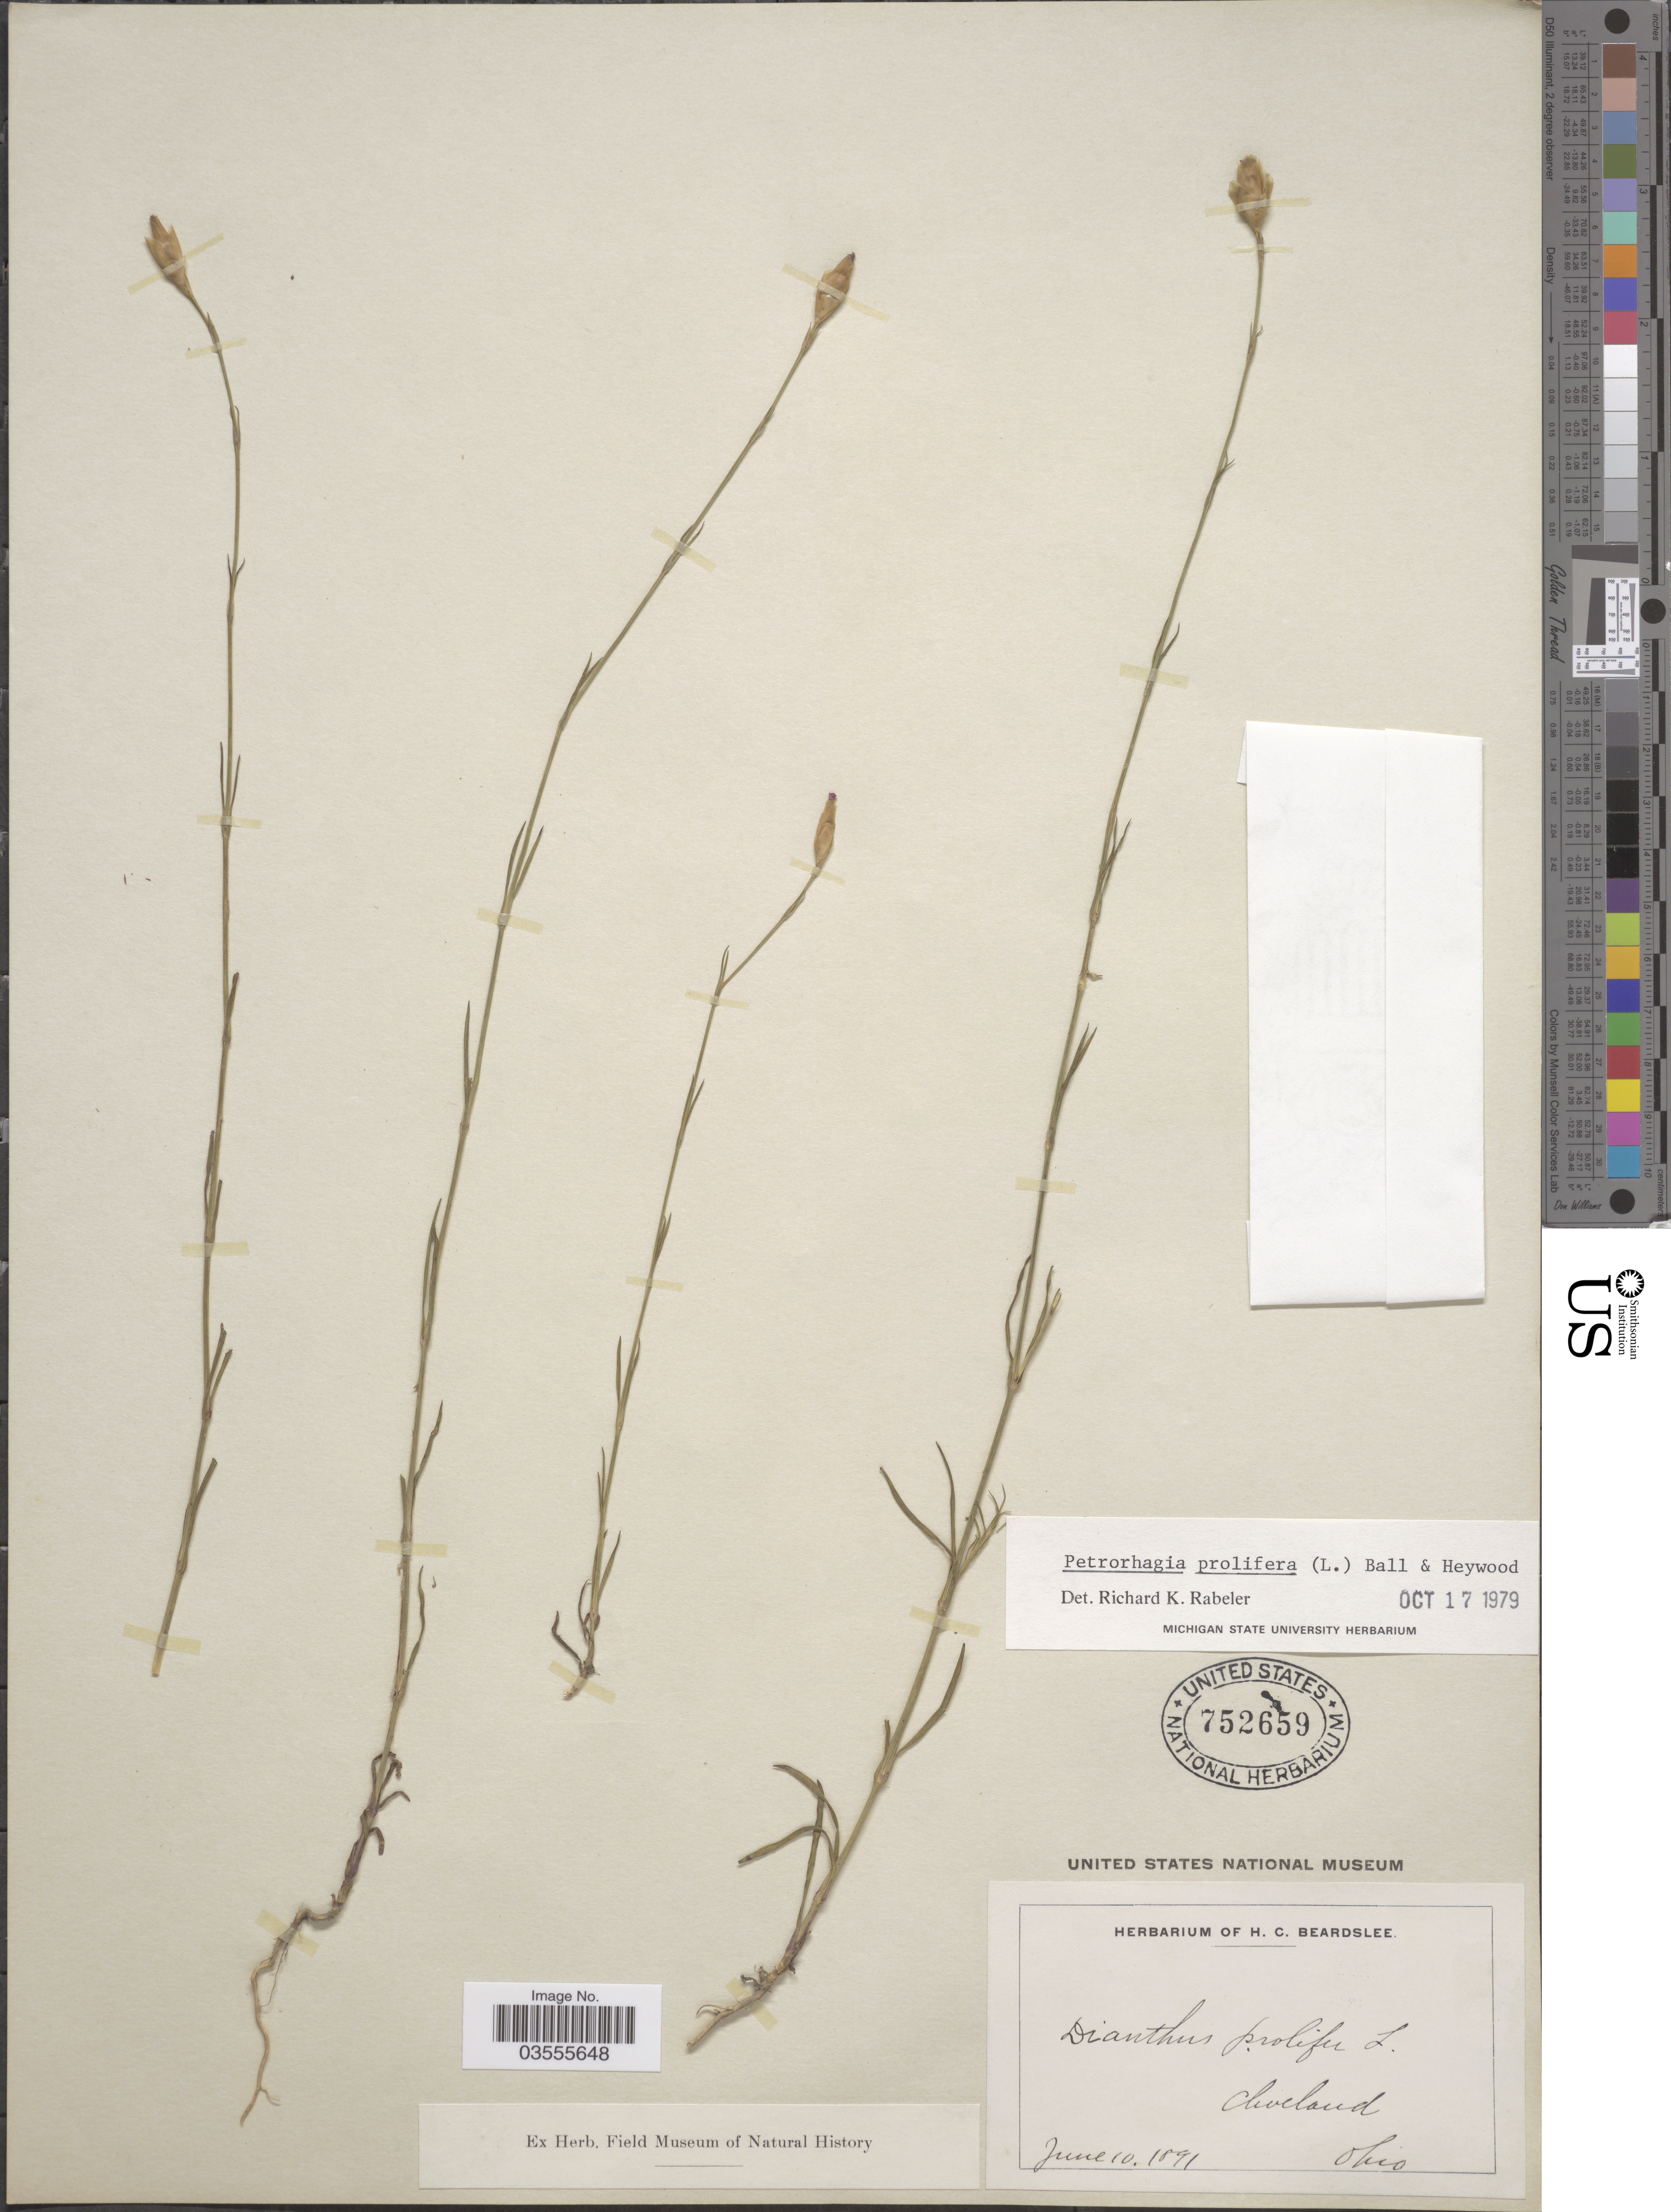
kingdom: Plantae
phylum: Tracheophyta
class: Magnoliopsida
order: Caryophyllales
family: Caryophyllaceae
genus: Petrorhagia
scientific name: Petrorhagia prolifera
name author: (L.) P.W. Ball & Heywood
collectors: ex herb. H. C. Beardslee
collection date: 1891-06-10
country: United States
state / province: Ohio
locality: Cleveland.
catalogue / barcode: US 752659